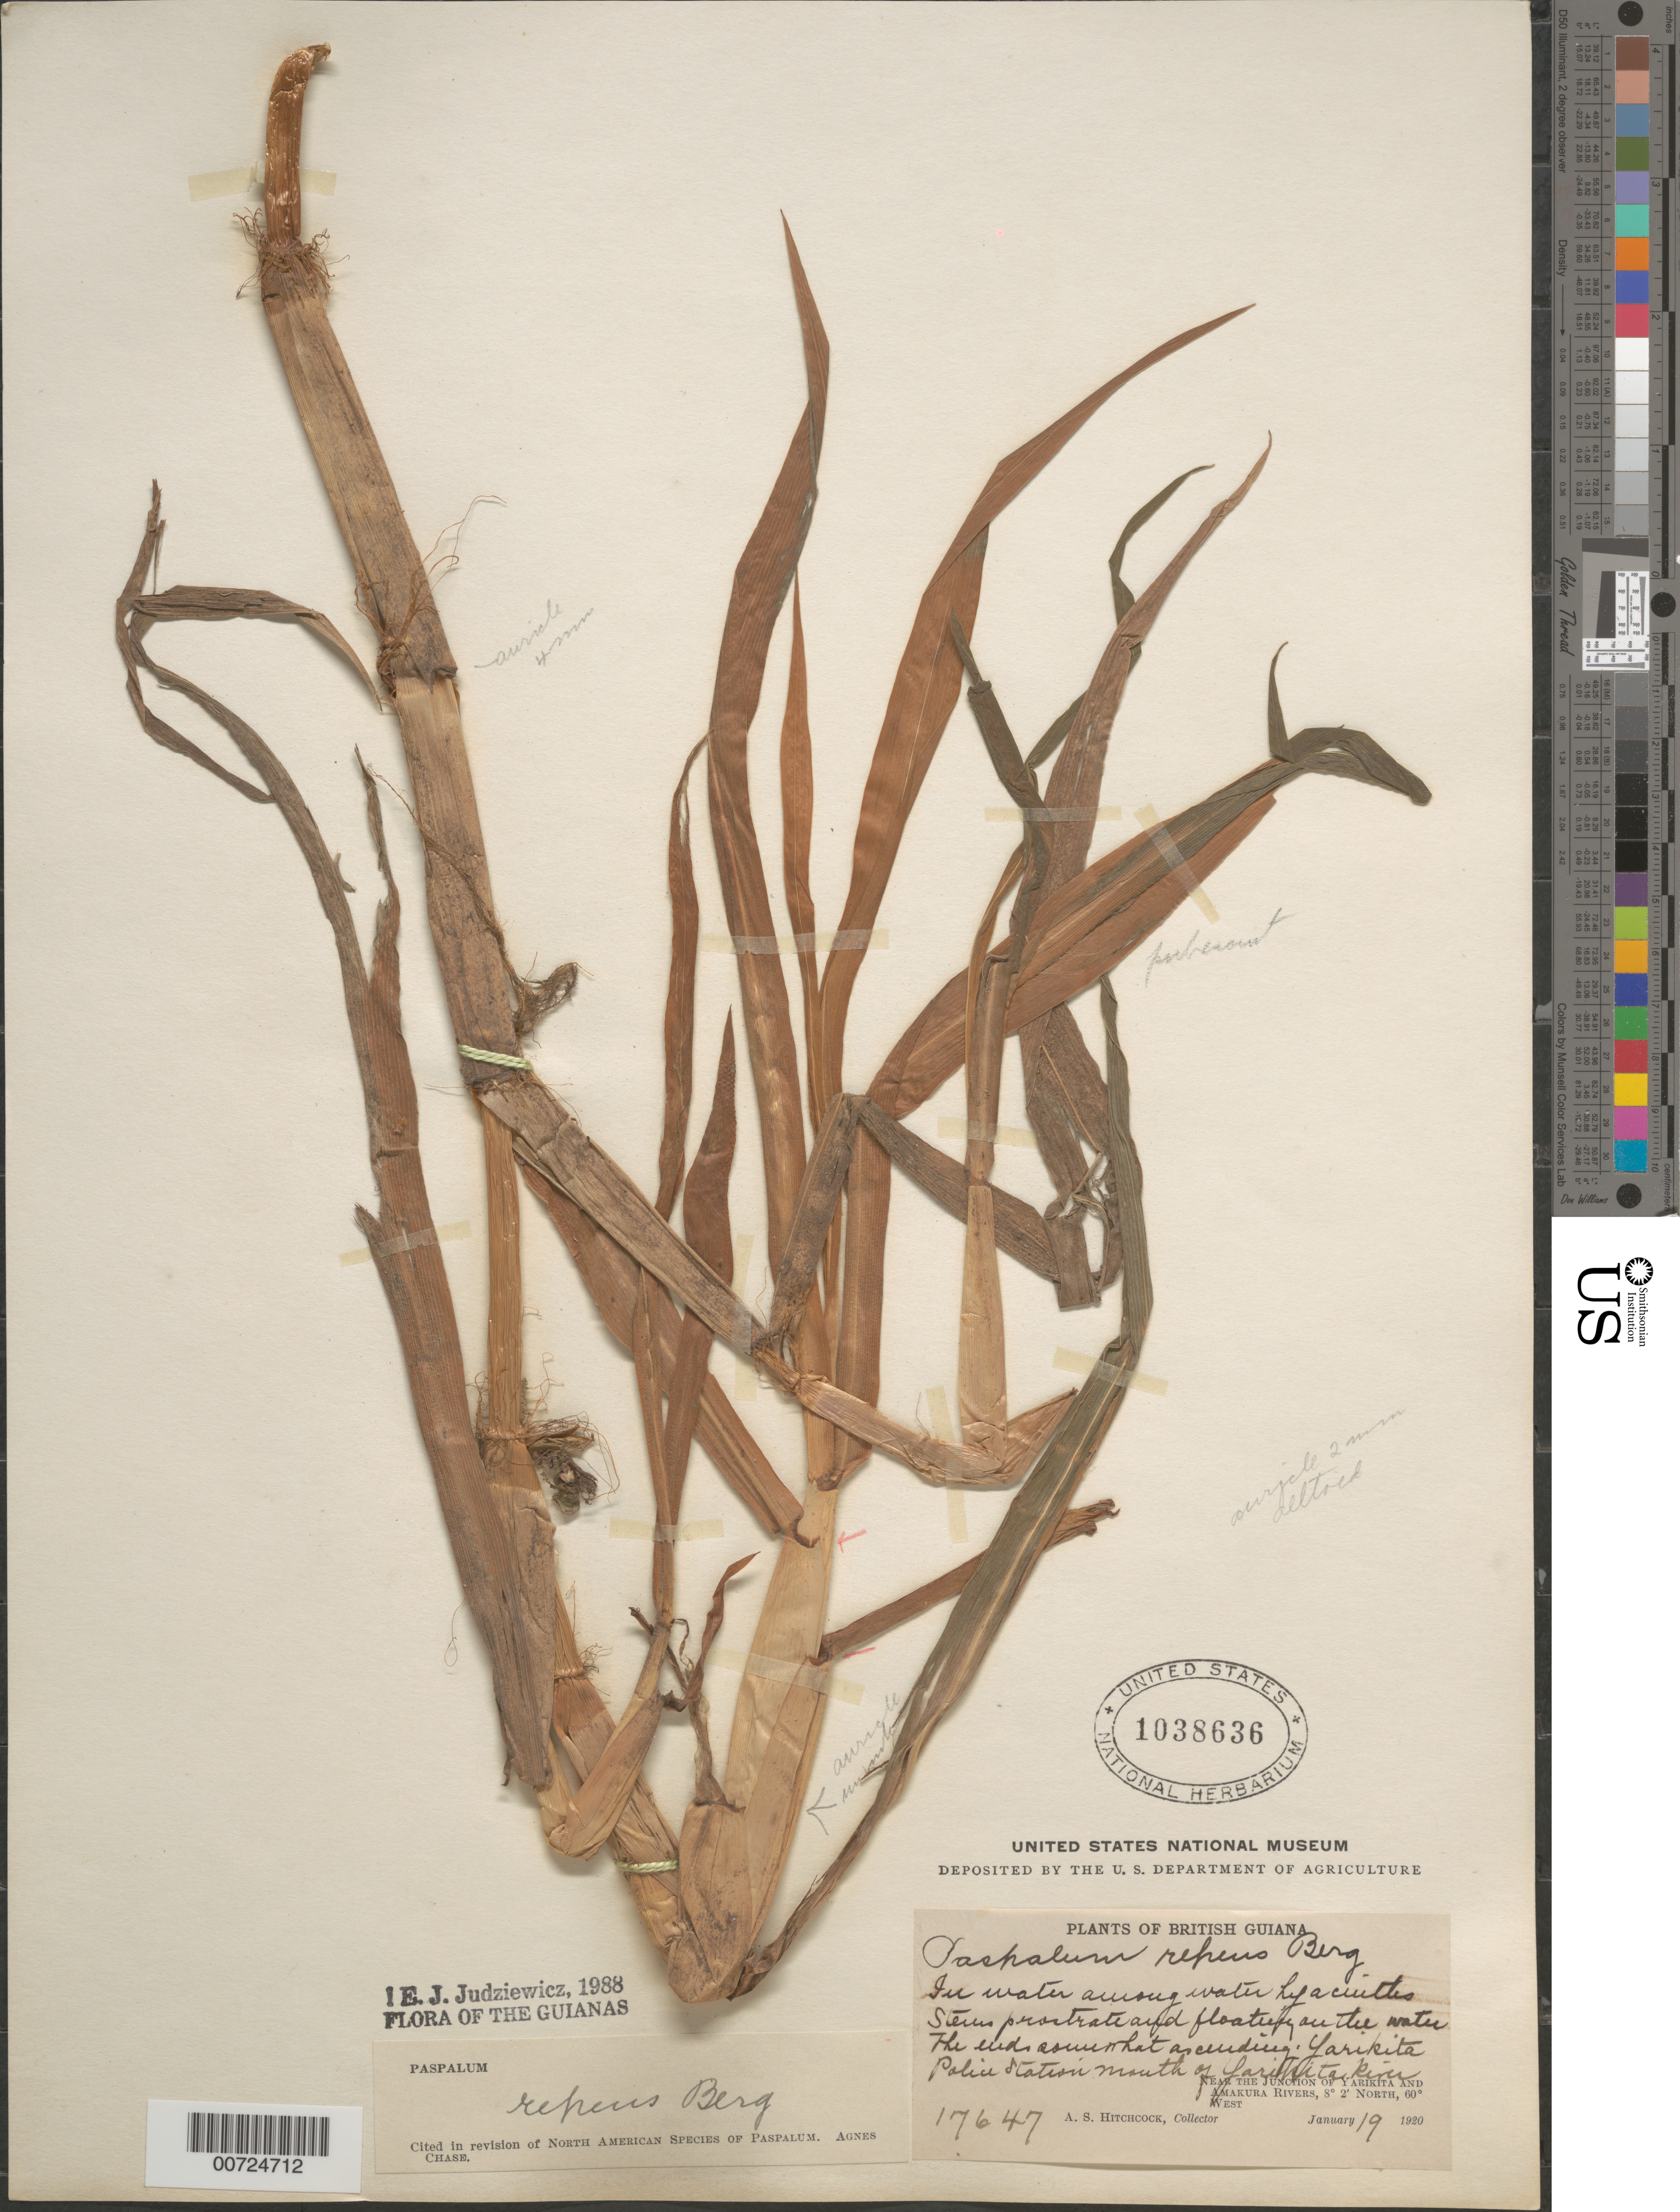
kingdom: Plantae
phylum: Tracheophyta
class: Liliopsida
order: Poales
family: Poaceae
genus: Paspalum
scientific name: Paspalum repens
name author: P.J. Bergius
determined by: Judziewicz, E. J.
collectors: A. S. Hitchcock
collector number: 17647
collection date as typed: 19-Jan-20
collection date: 1920-01-19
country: Guyana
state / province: Barima-Waini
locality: Yarikita Police Sta., junct. of Yarikita & Amakura Rivers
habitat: In water among water hyacinths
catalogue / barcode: US 1038636